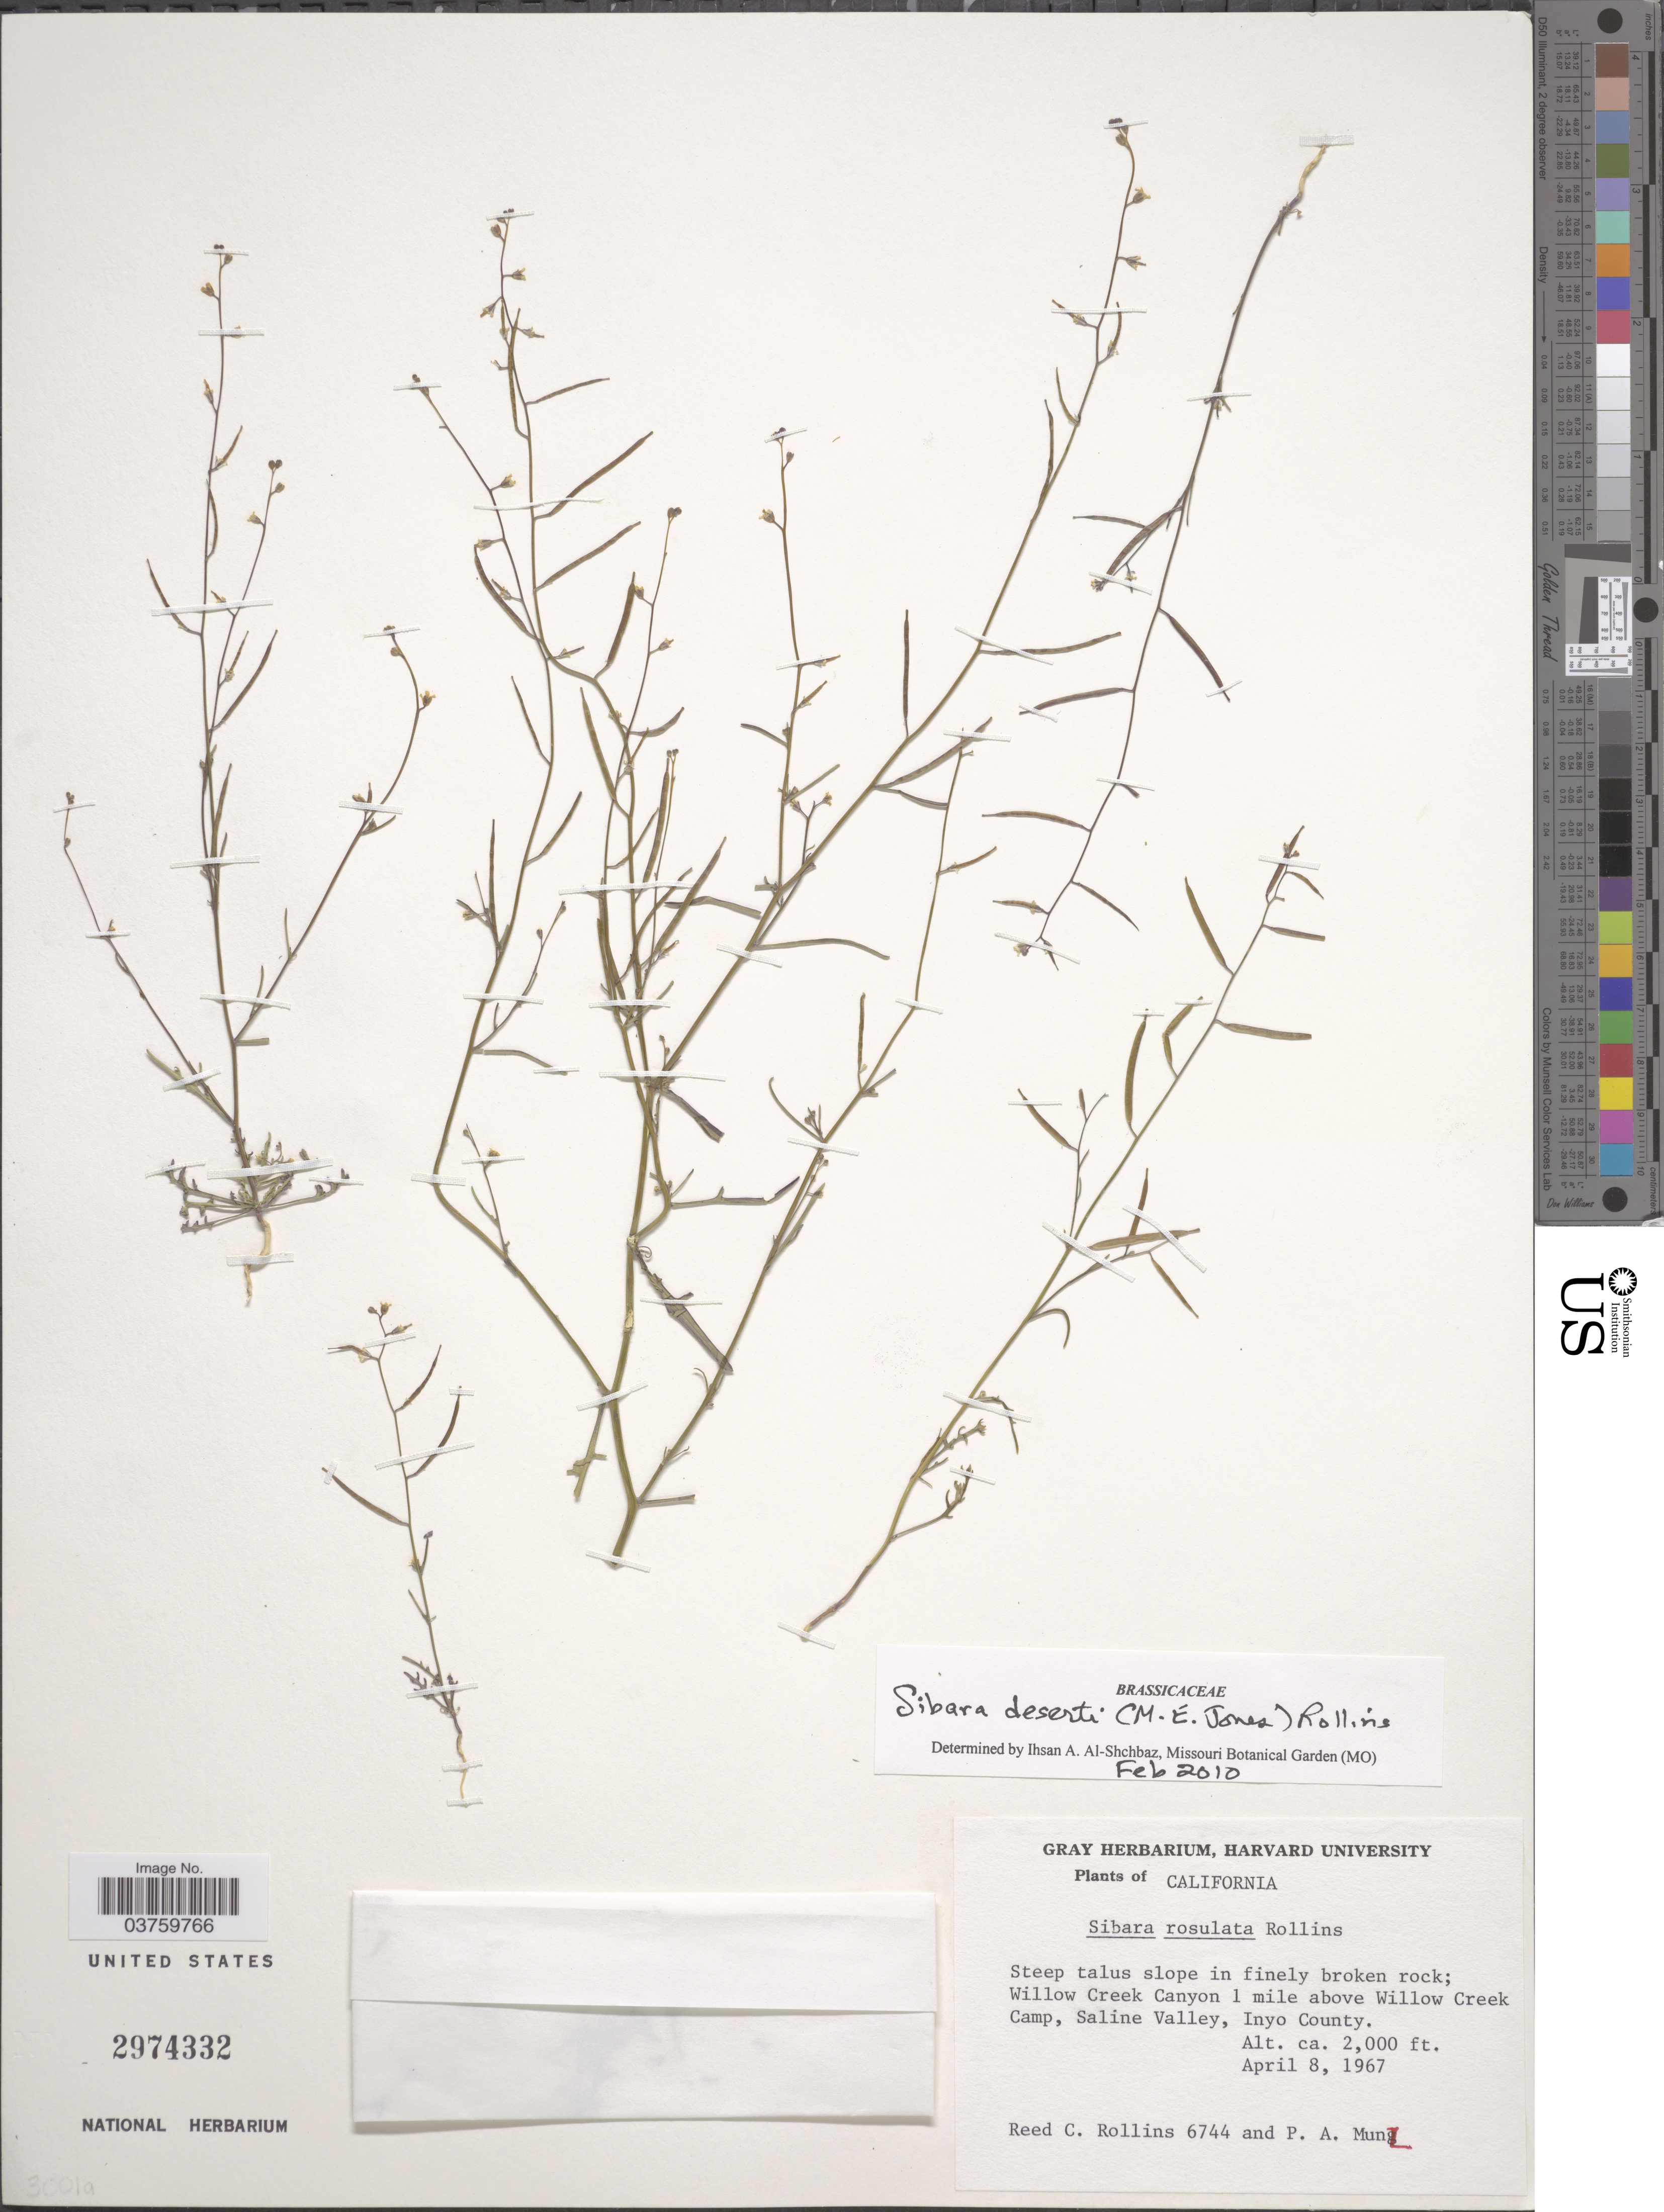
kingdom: Plantae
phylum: Tracheophyta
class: Magnoliopsida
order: Brassicales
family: Brassicaceae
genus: Sibara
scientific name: Sibara deserti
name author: (M.E. Jones) Rollins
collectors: R. C. Rollins & P. A. Munz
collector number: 6744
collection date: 1967-04-08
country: United States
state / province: California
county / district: Inyo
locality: Willow Creek Canyon 1 mile above Willow Creek Camp, Saline Valley, Inyo County.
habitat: steep talus slope in finely broken rock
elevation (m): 610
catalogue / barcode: US 2974332